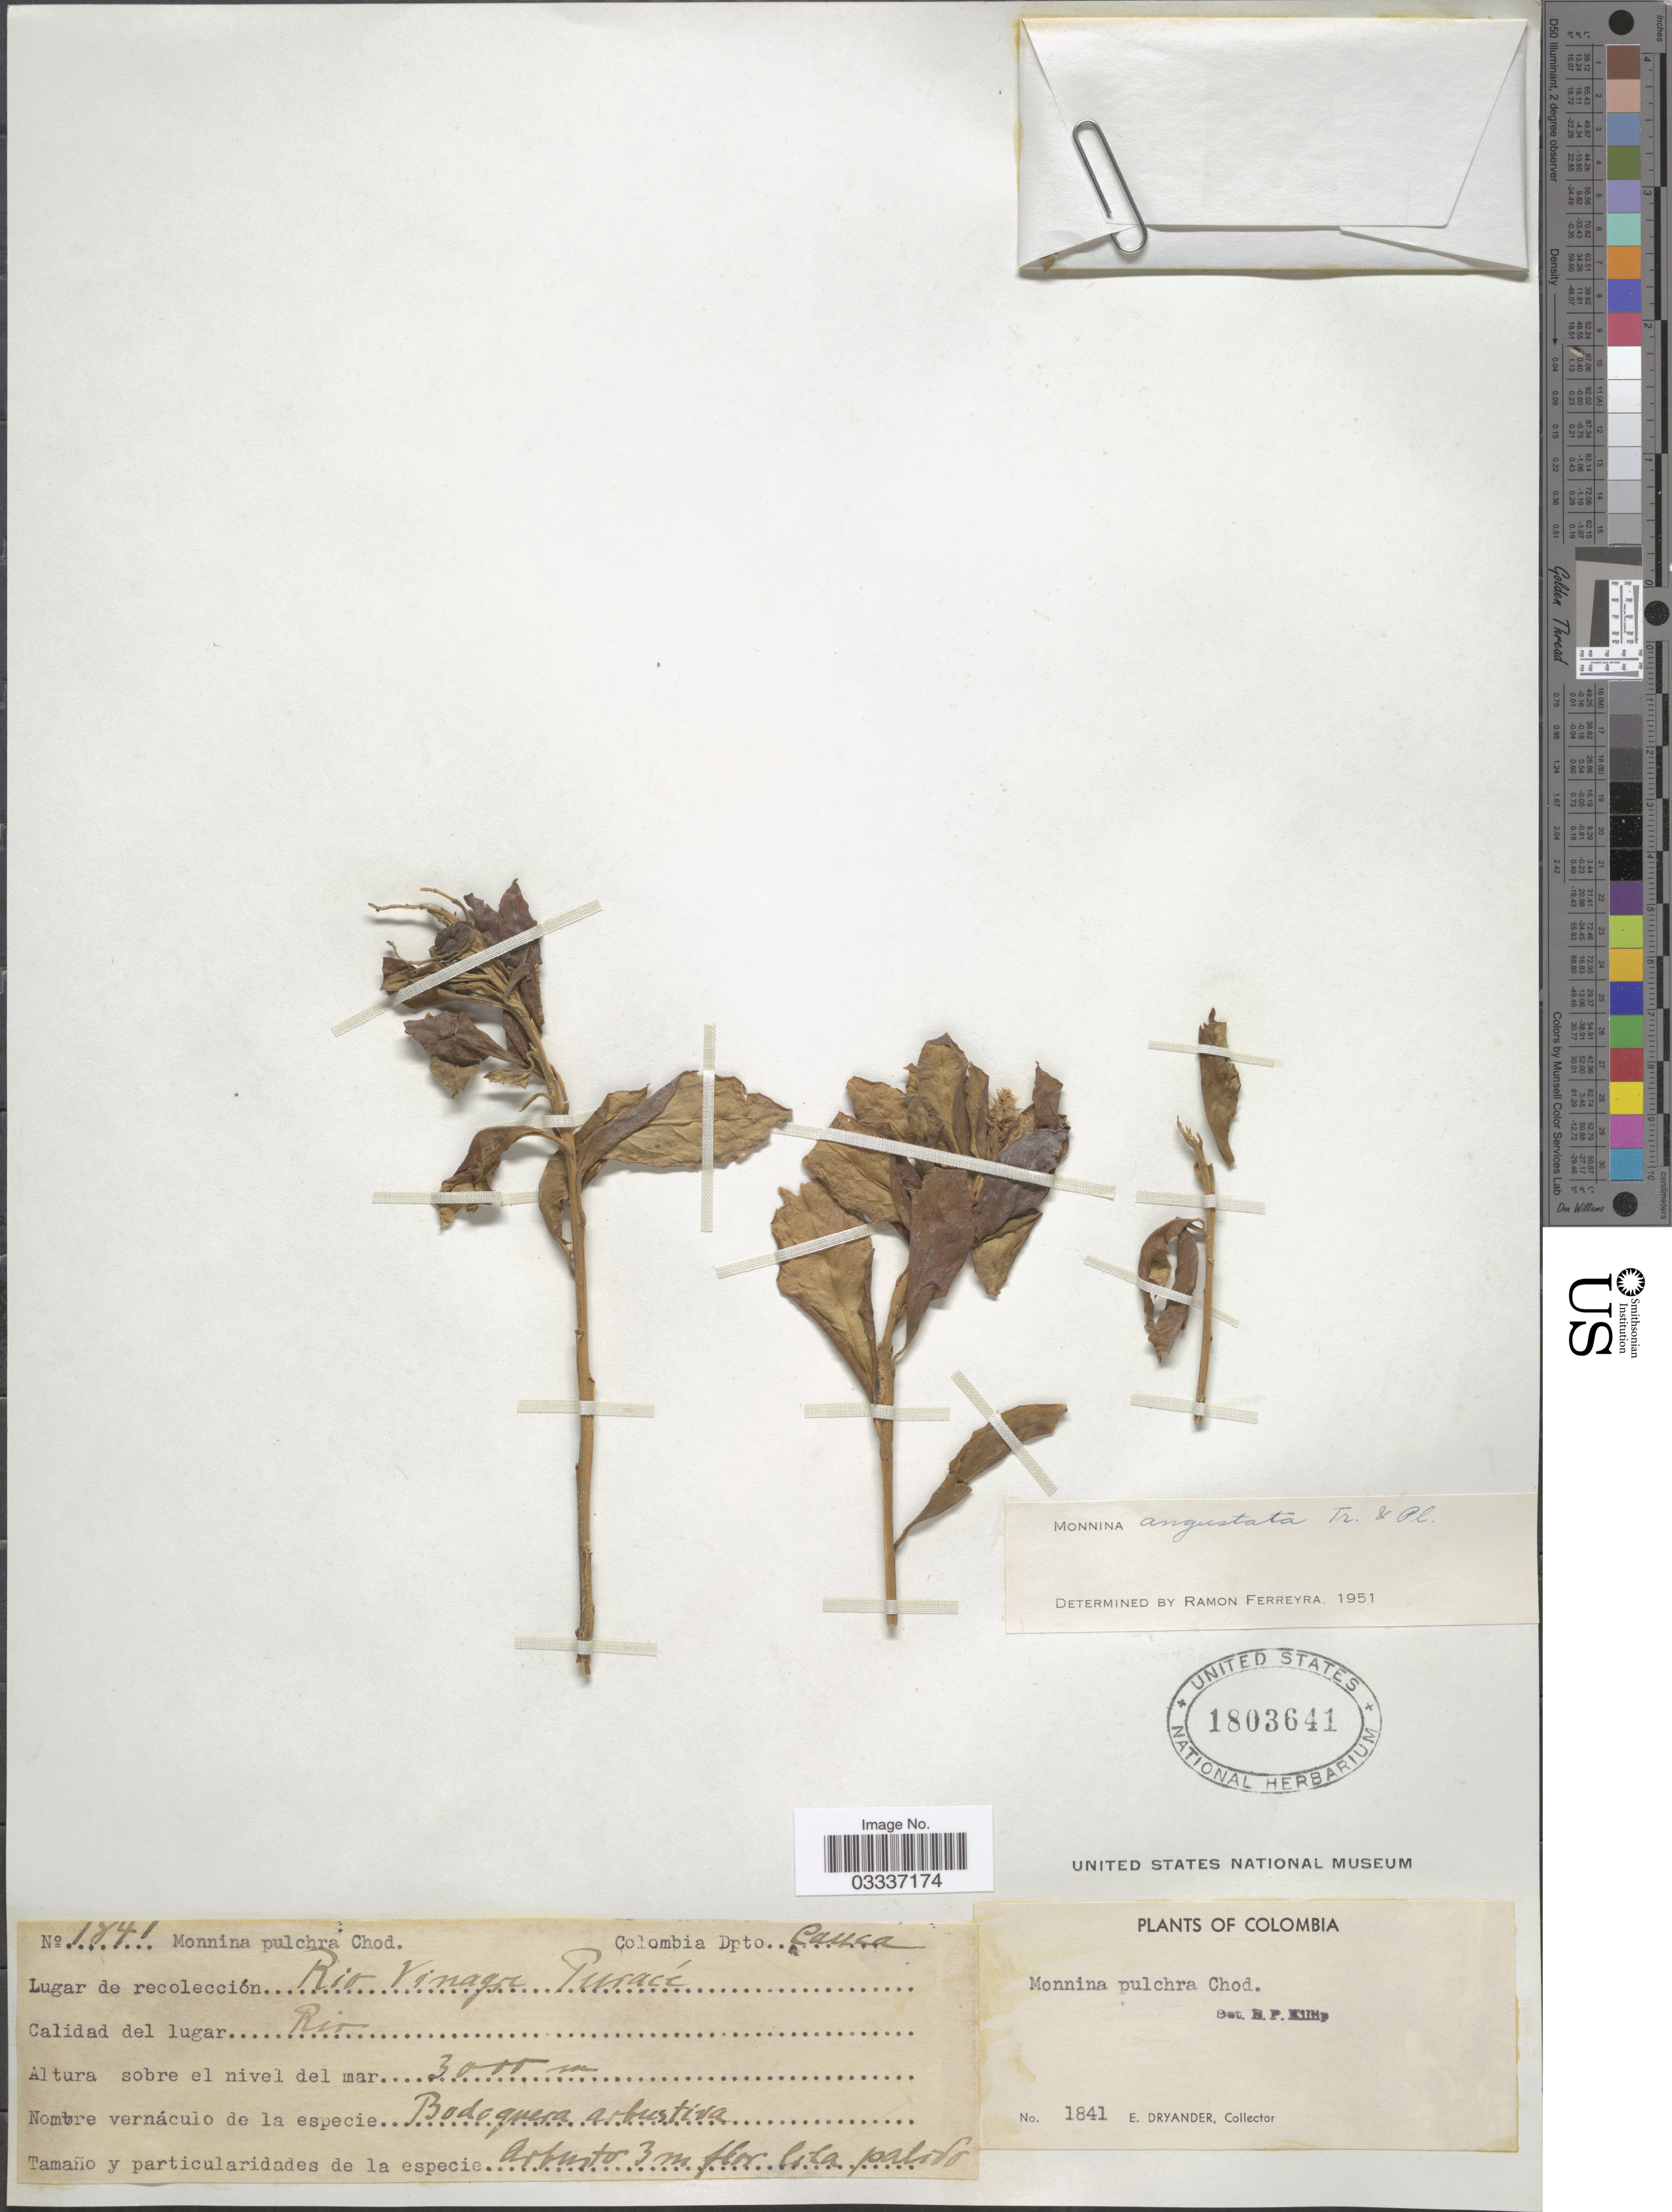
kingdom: Plantae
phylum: Tracheophyta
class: Magnoliopsida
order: Fabales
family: Polygalaceae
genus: Monnina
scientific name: Monnina angustata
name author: Triana & Planch.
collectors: E. Dryander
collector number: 1841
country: Colombia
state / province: Cauca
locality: Dpto. Cauca. Rio Vinagre Puracé.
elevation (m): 3000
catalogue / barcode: US 1803641